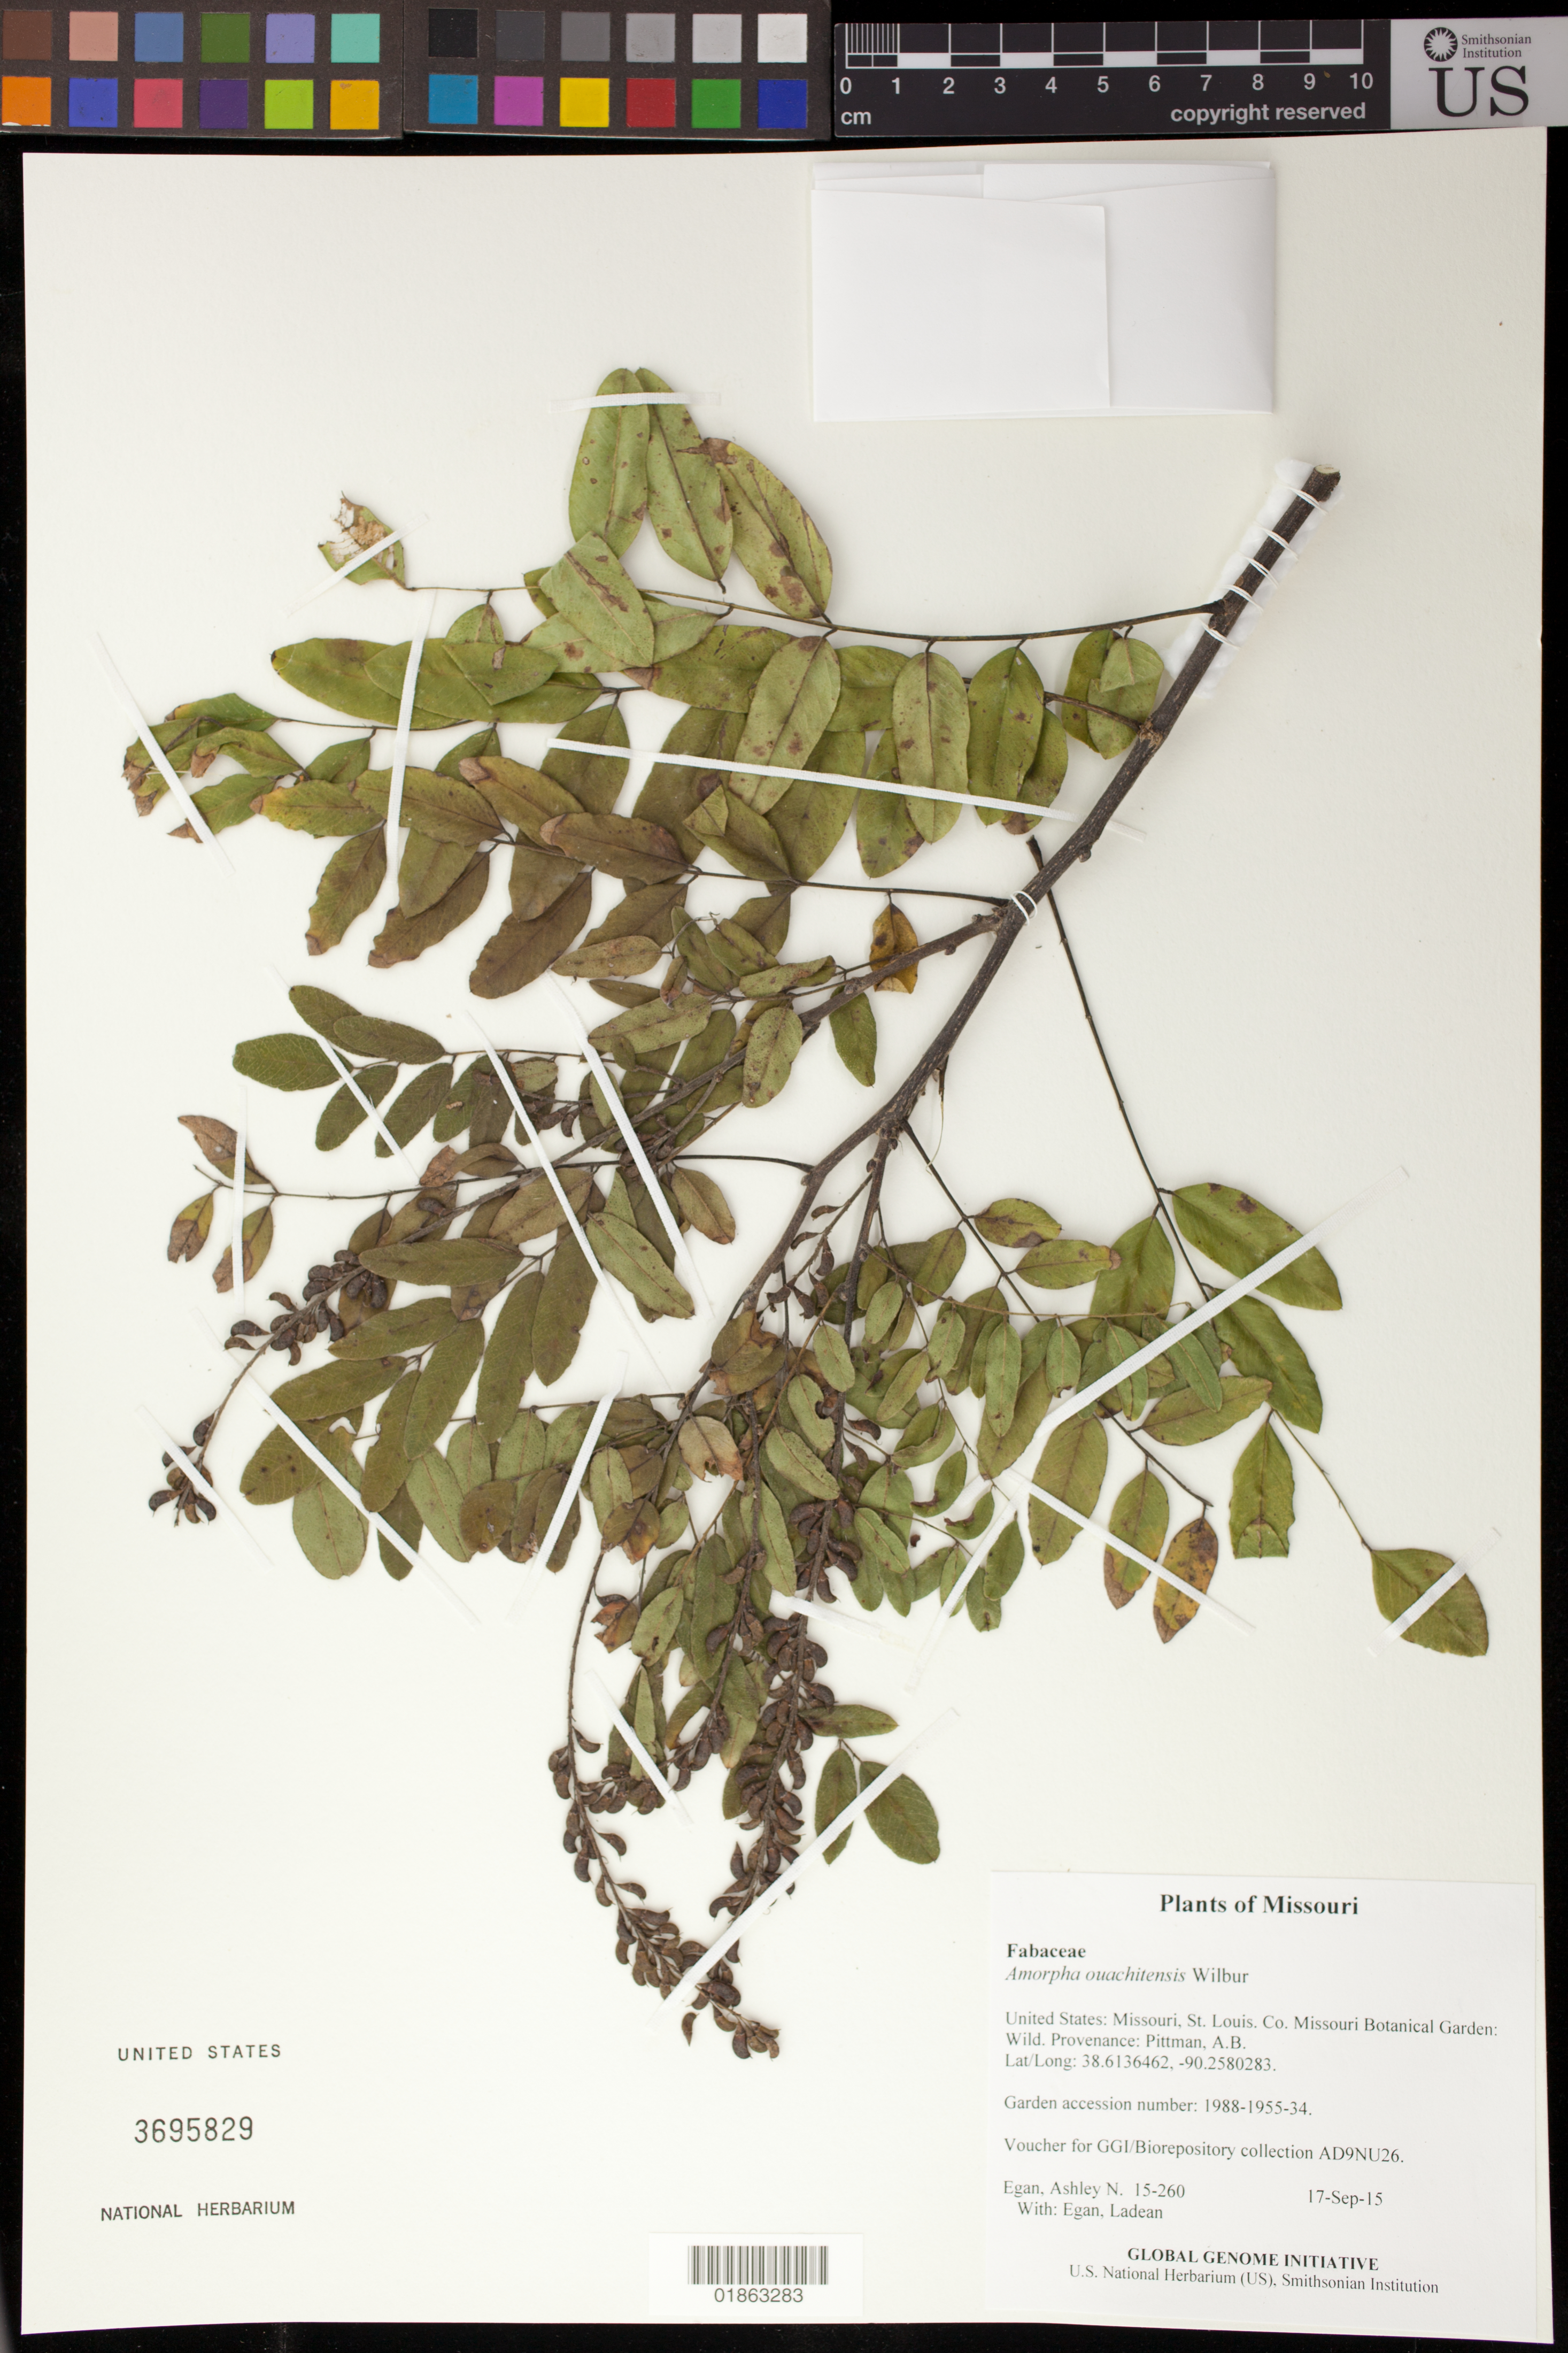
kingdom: Plantae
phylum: Tracheophyta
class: Magnoliopsida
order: Fabales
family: Fabaceae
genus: Amorpha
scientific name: Amorpha ouachitensis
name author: Wilbur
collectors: A. N. Egan & L. Egan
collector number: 15-260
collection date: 2015-09-17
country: United States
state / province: Missouri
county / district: St. Louis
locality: Missouri Botanical Garden: Wild. Provenance: Pittman, A.B.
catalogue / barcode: US 3695829